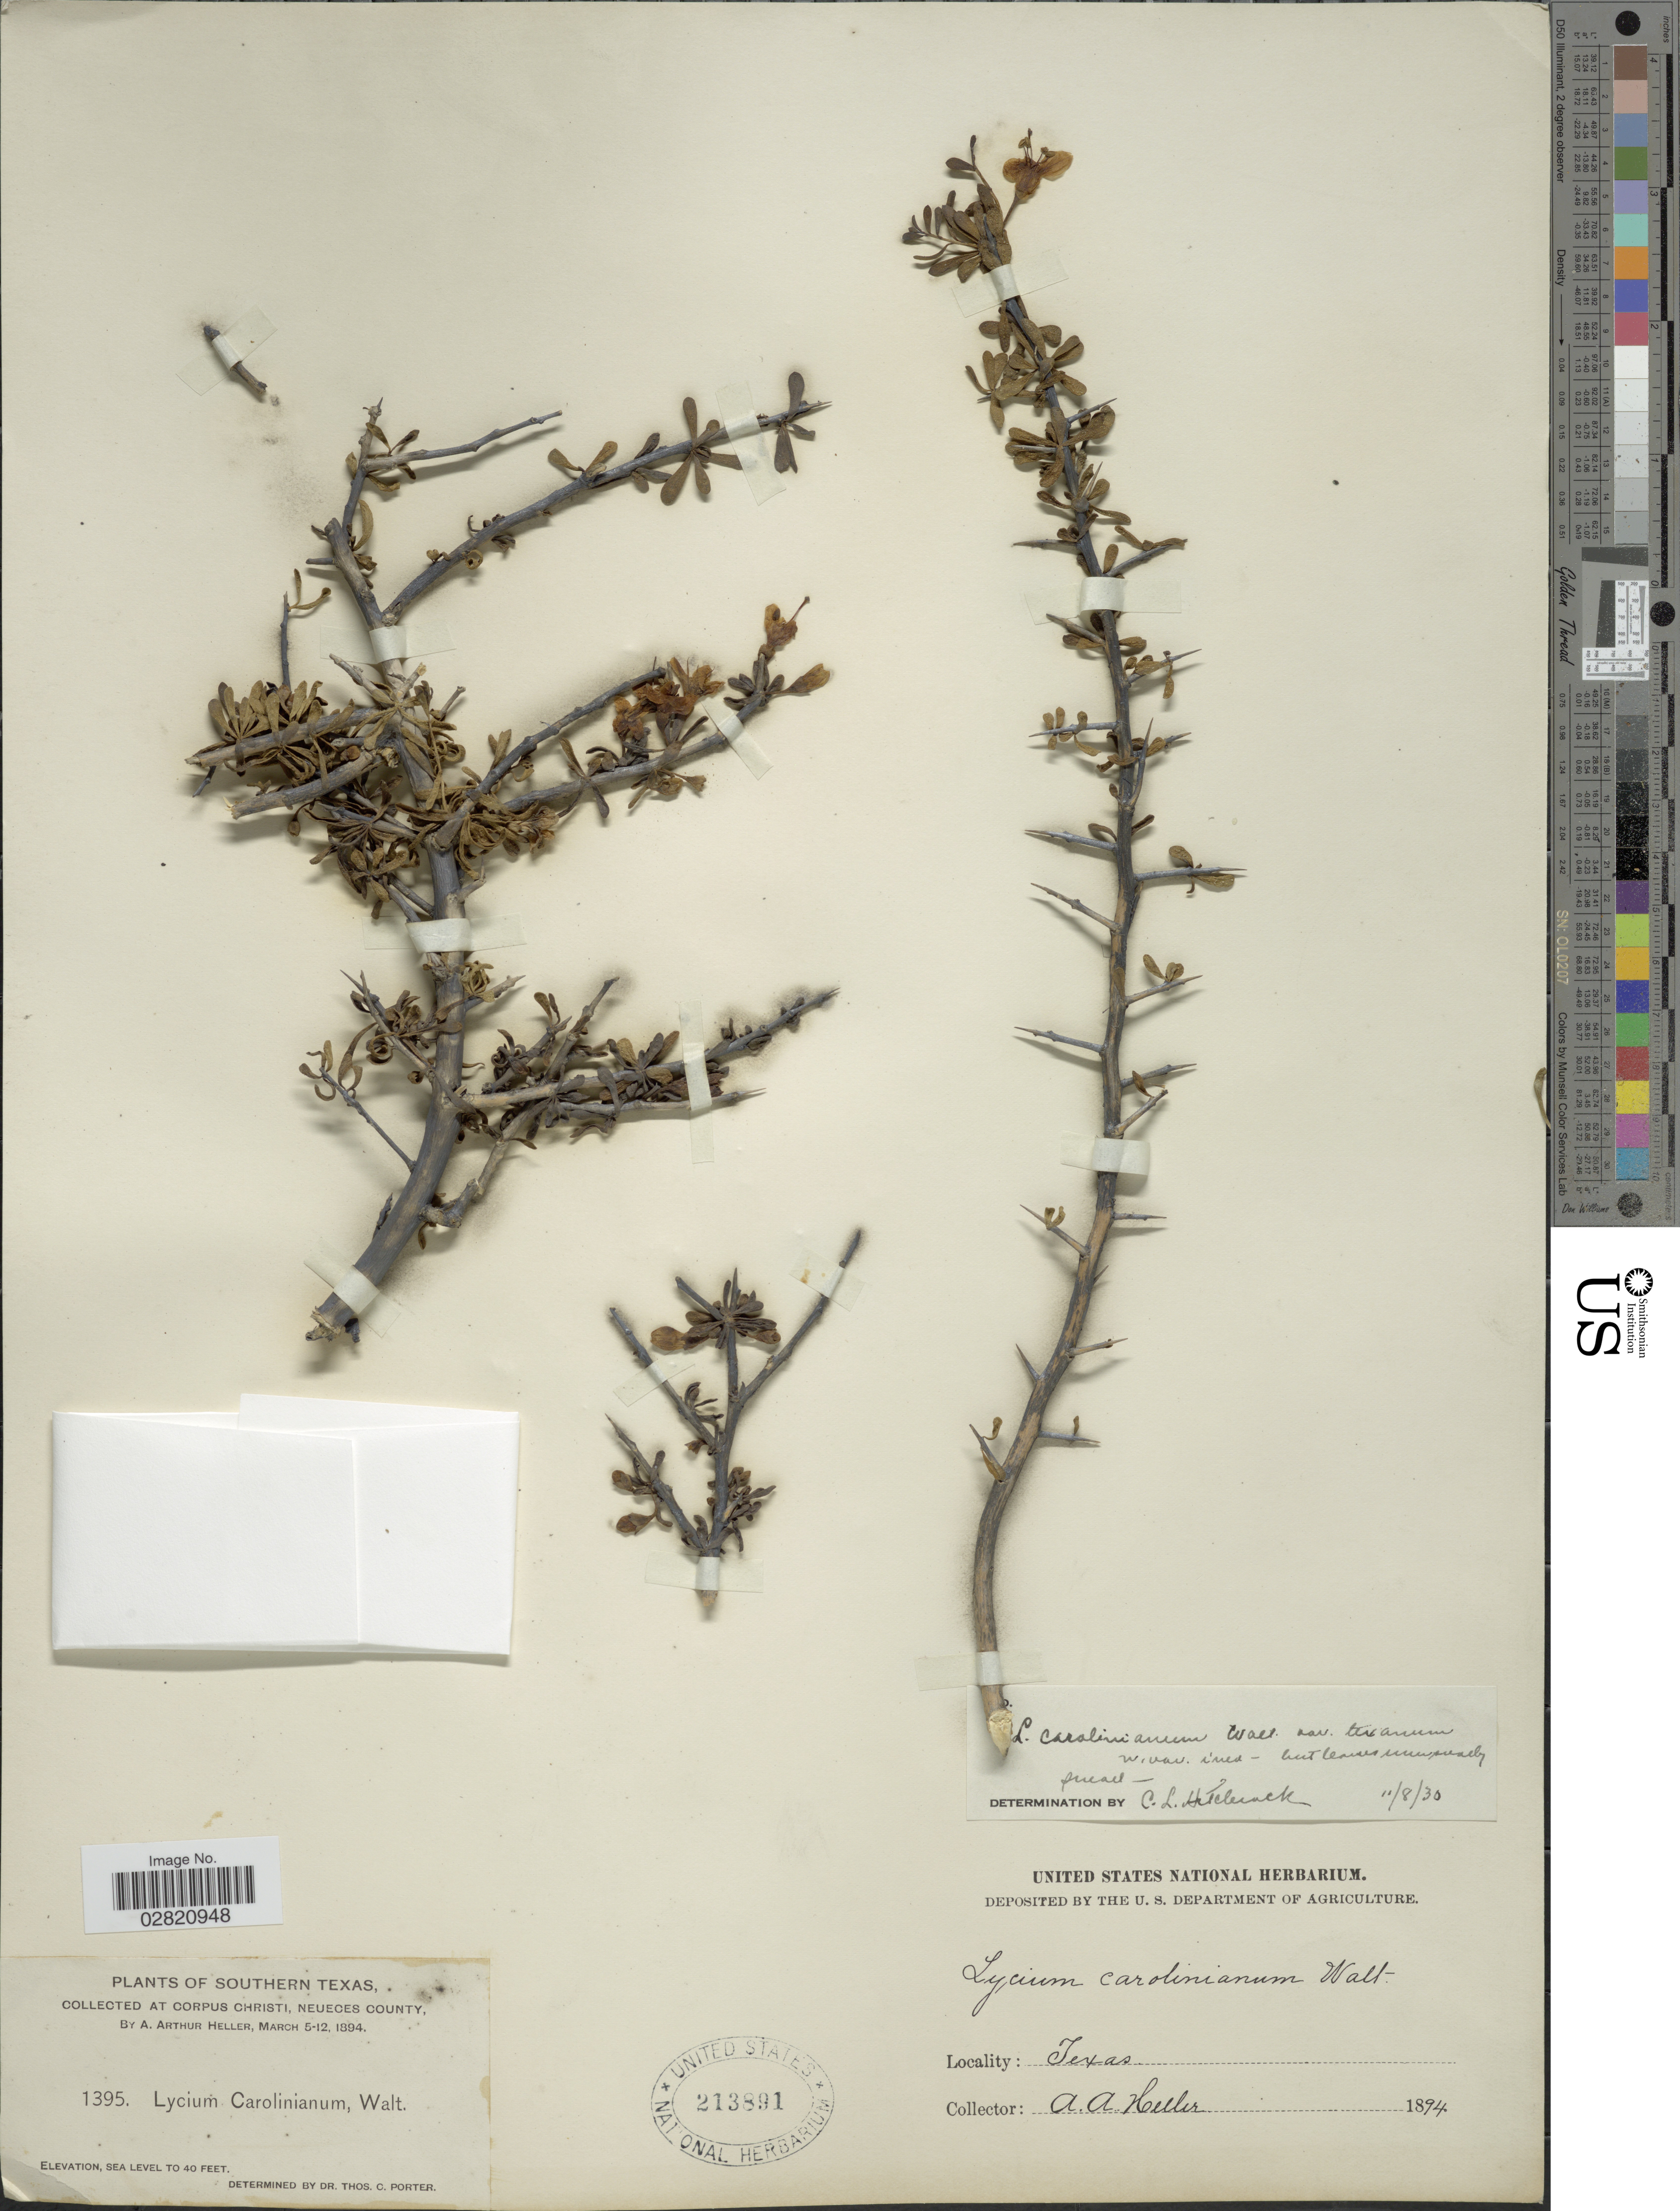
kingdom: Plantae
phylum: Tracheophyta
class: Magnoliopsida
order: Solanales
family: Solanaceae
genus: Lycium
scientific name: Lycium carolinianum var. quadrifidum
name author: Walter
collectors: A. A. Heller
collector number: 1395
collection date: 1894-03-05/1894-03-12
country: United States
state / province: Texas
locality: Southern Texas, Corpus Christi, Neueces County.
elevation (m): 0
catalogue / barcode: US 213891